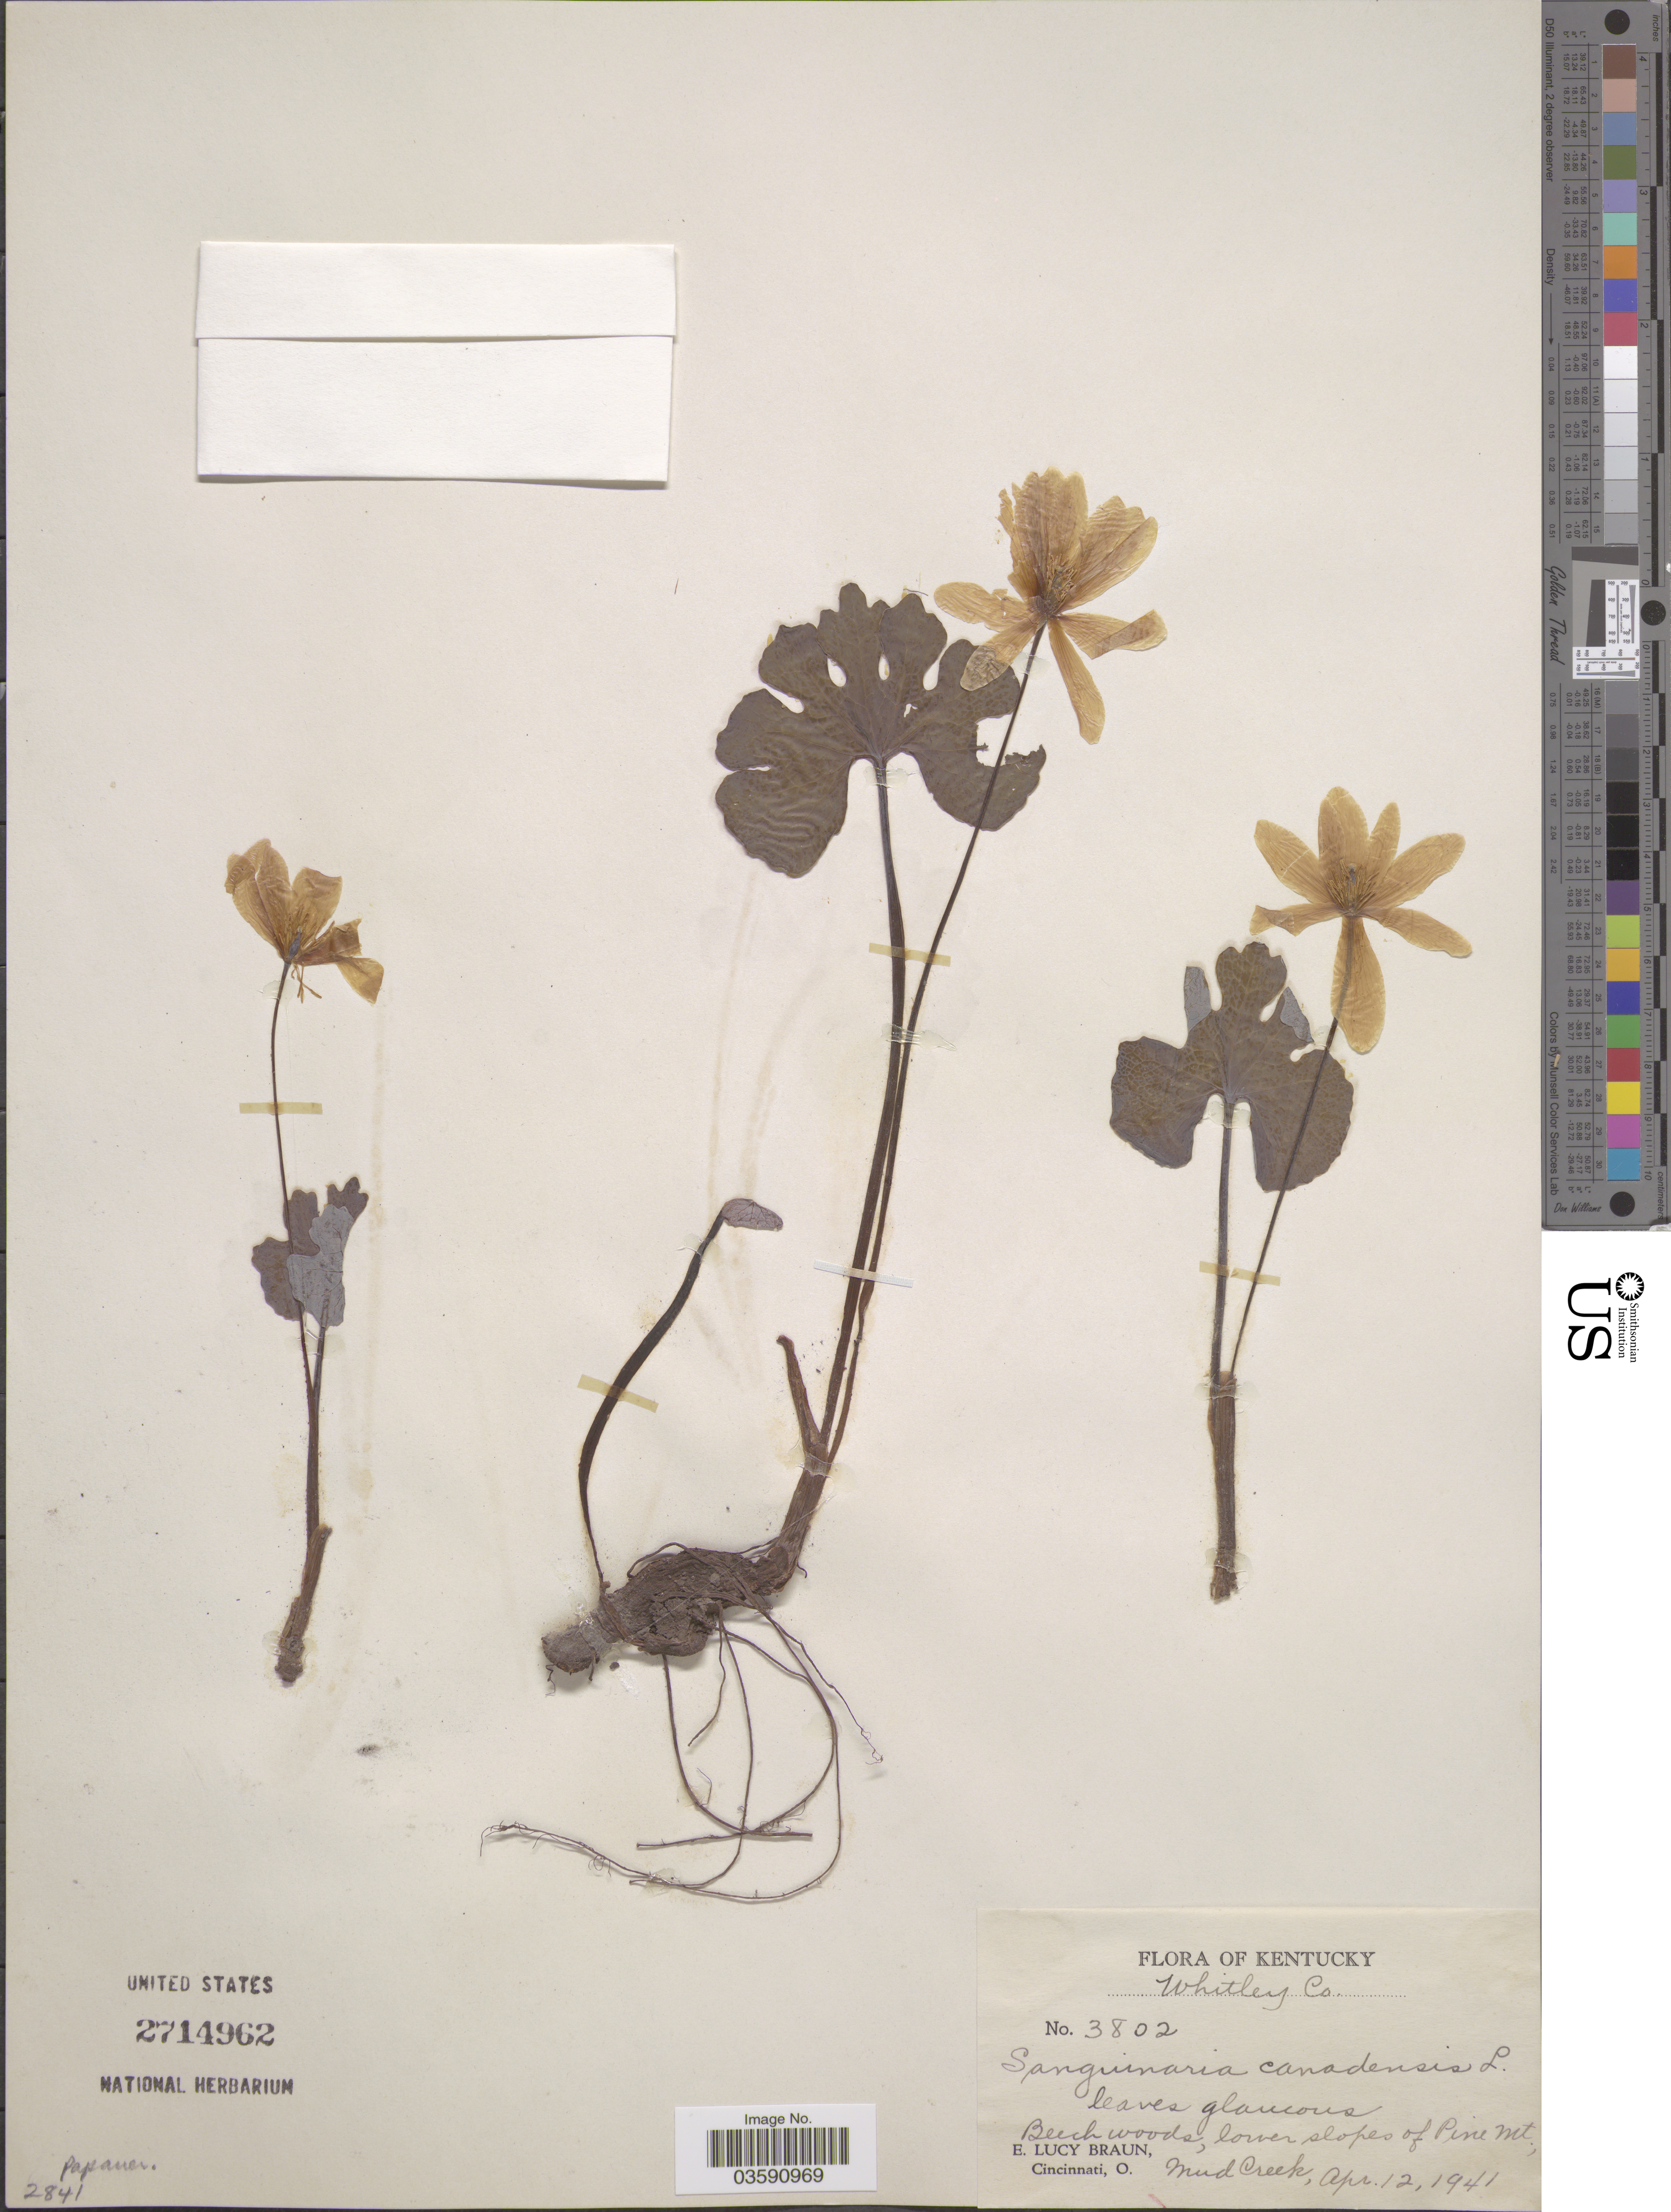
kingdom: Plantae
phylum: Tracheophyta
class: Magnoliopsida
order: Ranunculales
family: Papaveraceae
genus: Sanguinaria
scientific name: Sanguinaria canadensis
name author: L.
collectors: E. L. Braun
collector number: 3802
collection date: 1941-04-12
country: United States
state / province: Kentucky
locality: Whitley Co. Beech woods, lower slopes of Pine Mt., Mud Creek.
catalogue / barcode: US 2714962